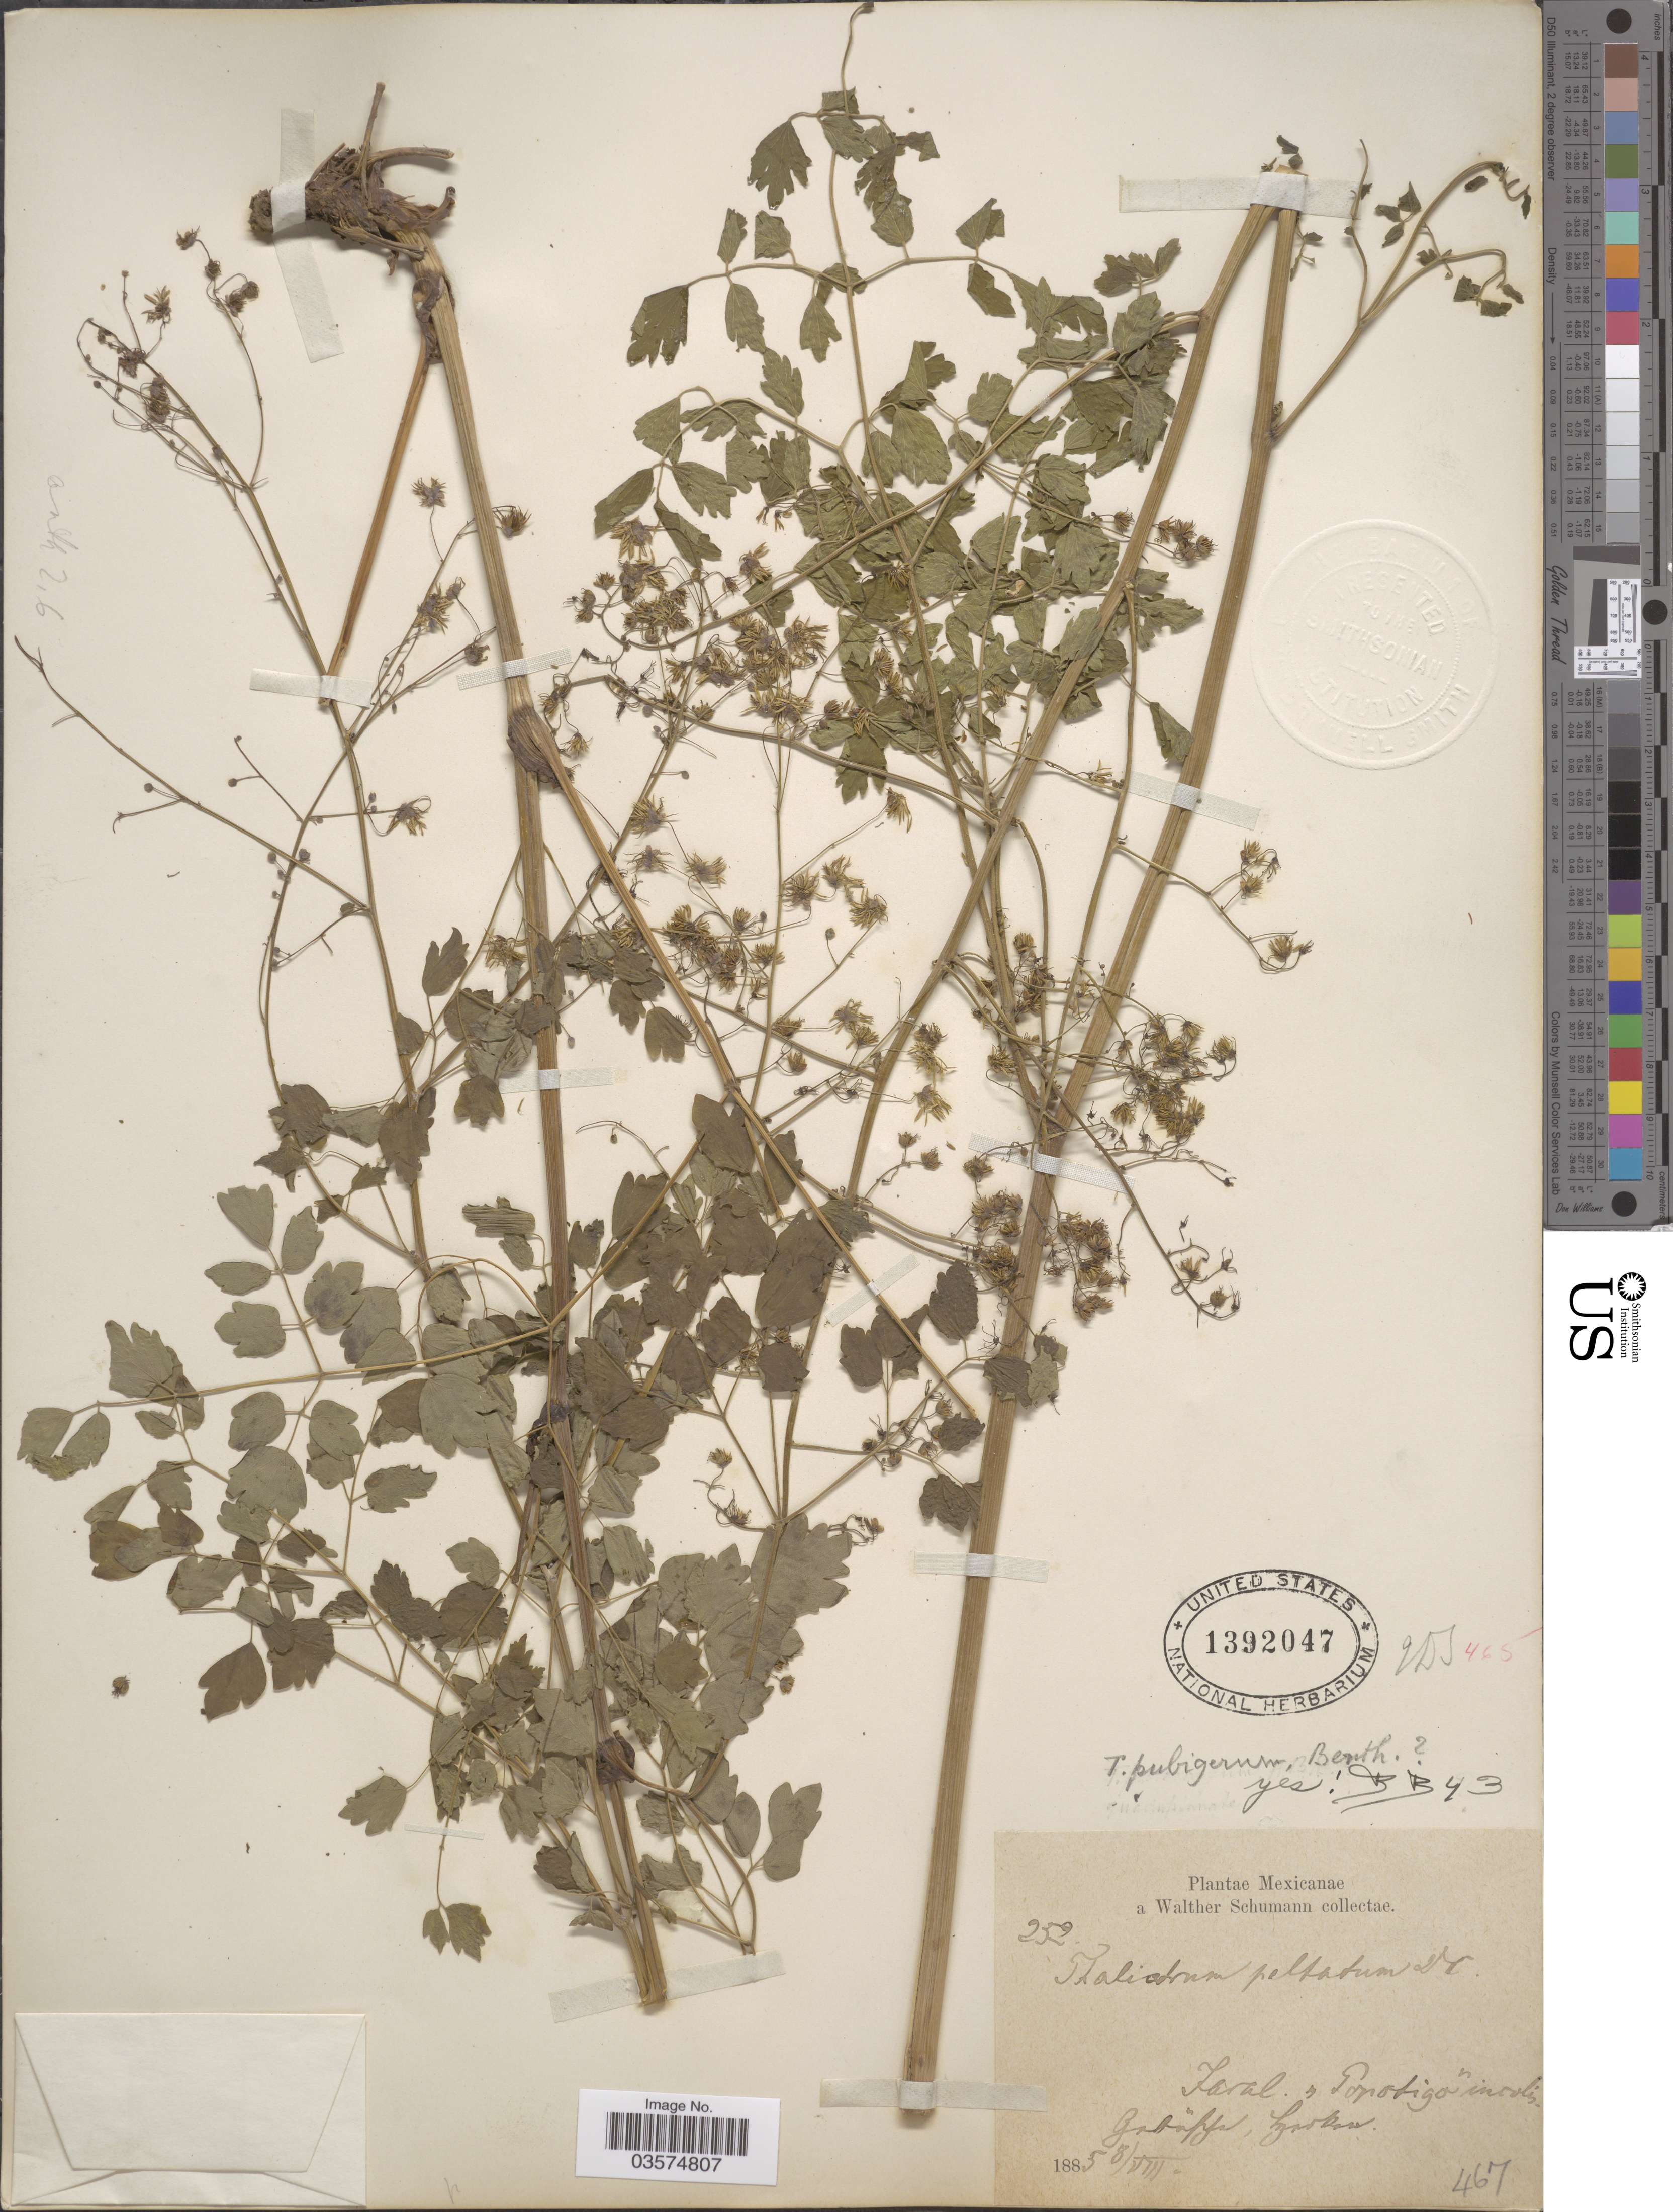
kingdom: Plantae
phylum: Tracheophyta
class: Magnoliopsida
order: Ranunculales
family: Ranunculaceae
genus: Thalictrum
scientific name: Thalictrum pubigerum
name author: Benth.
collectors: W. Schumann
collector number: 252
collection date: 1885-08-08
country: Mexico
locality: Faral "Gopotigo" incolis Graoahga, Gasrow. [interpreted]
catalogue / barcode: US 1392047